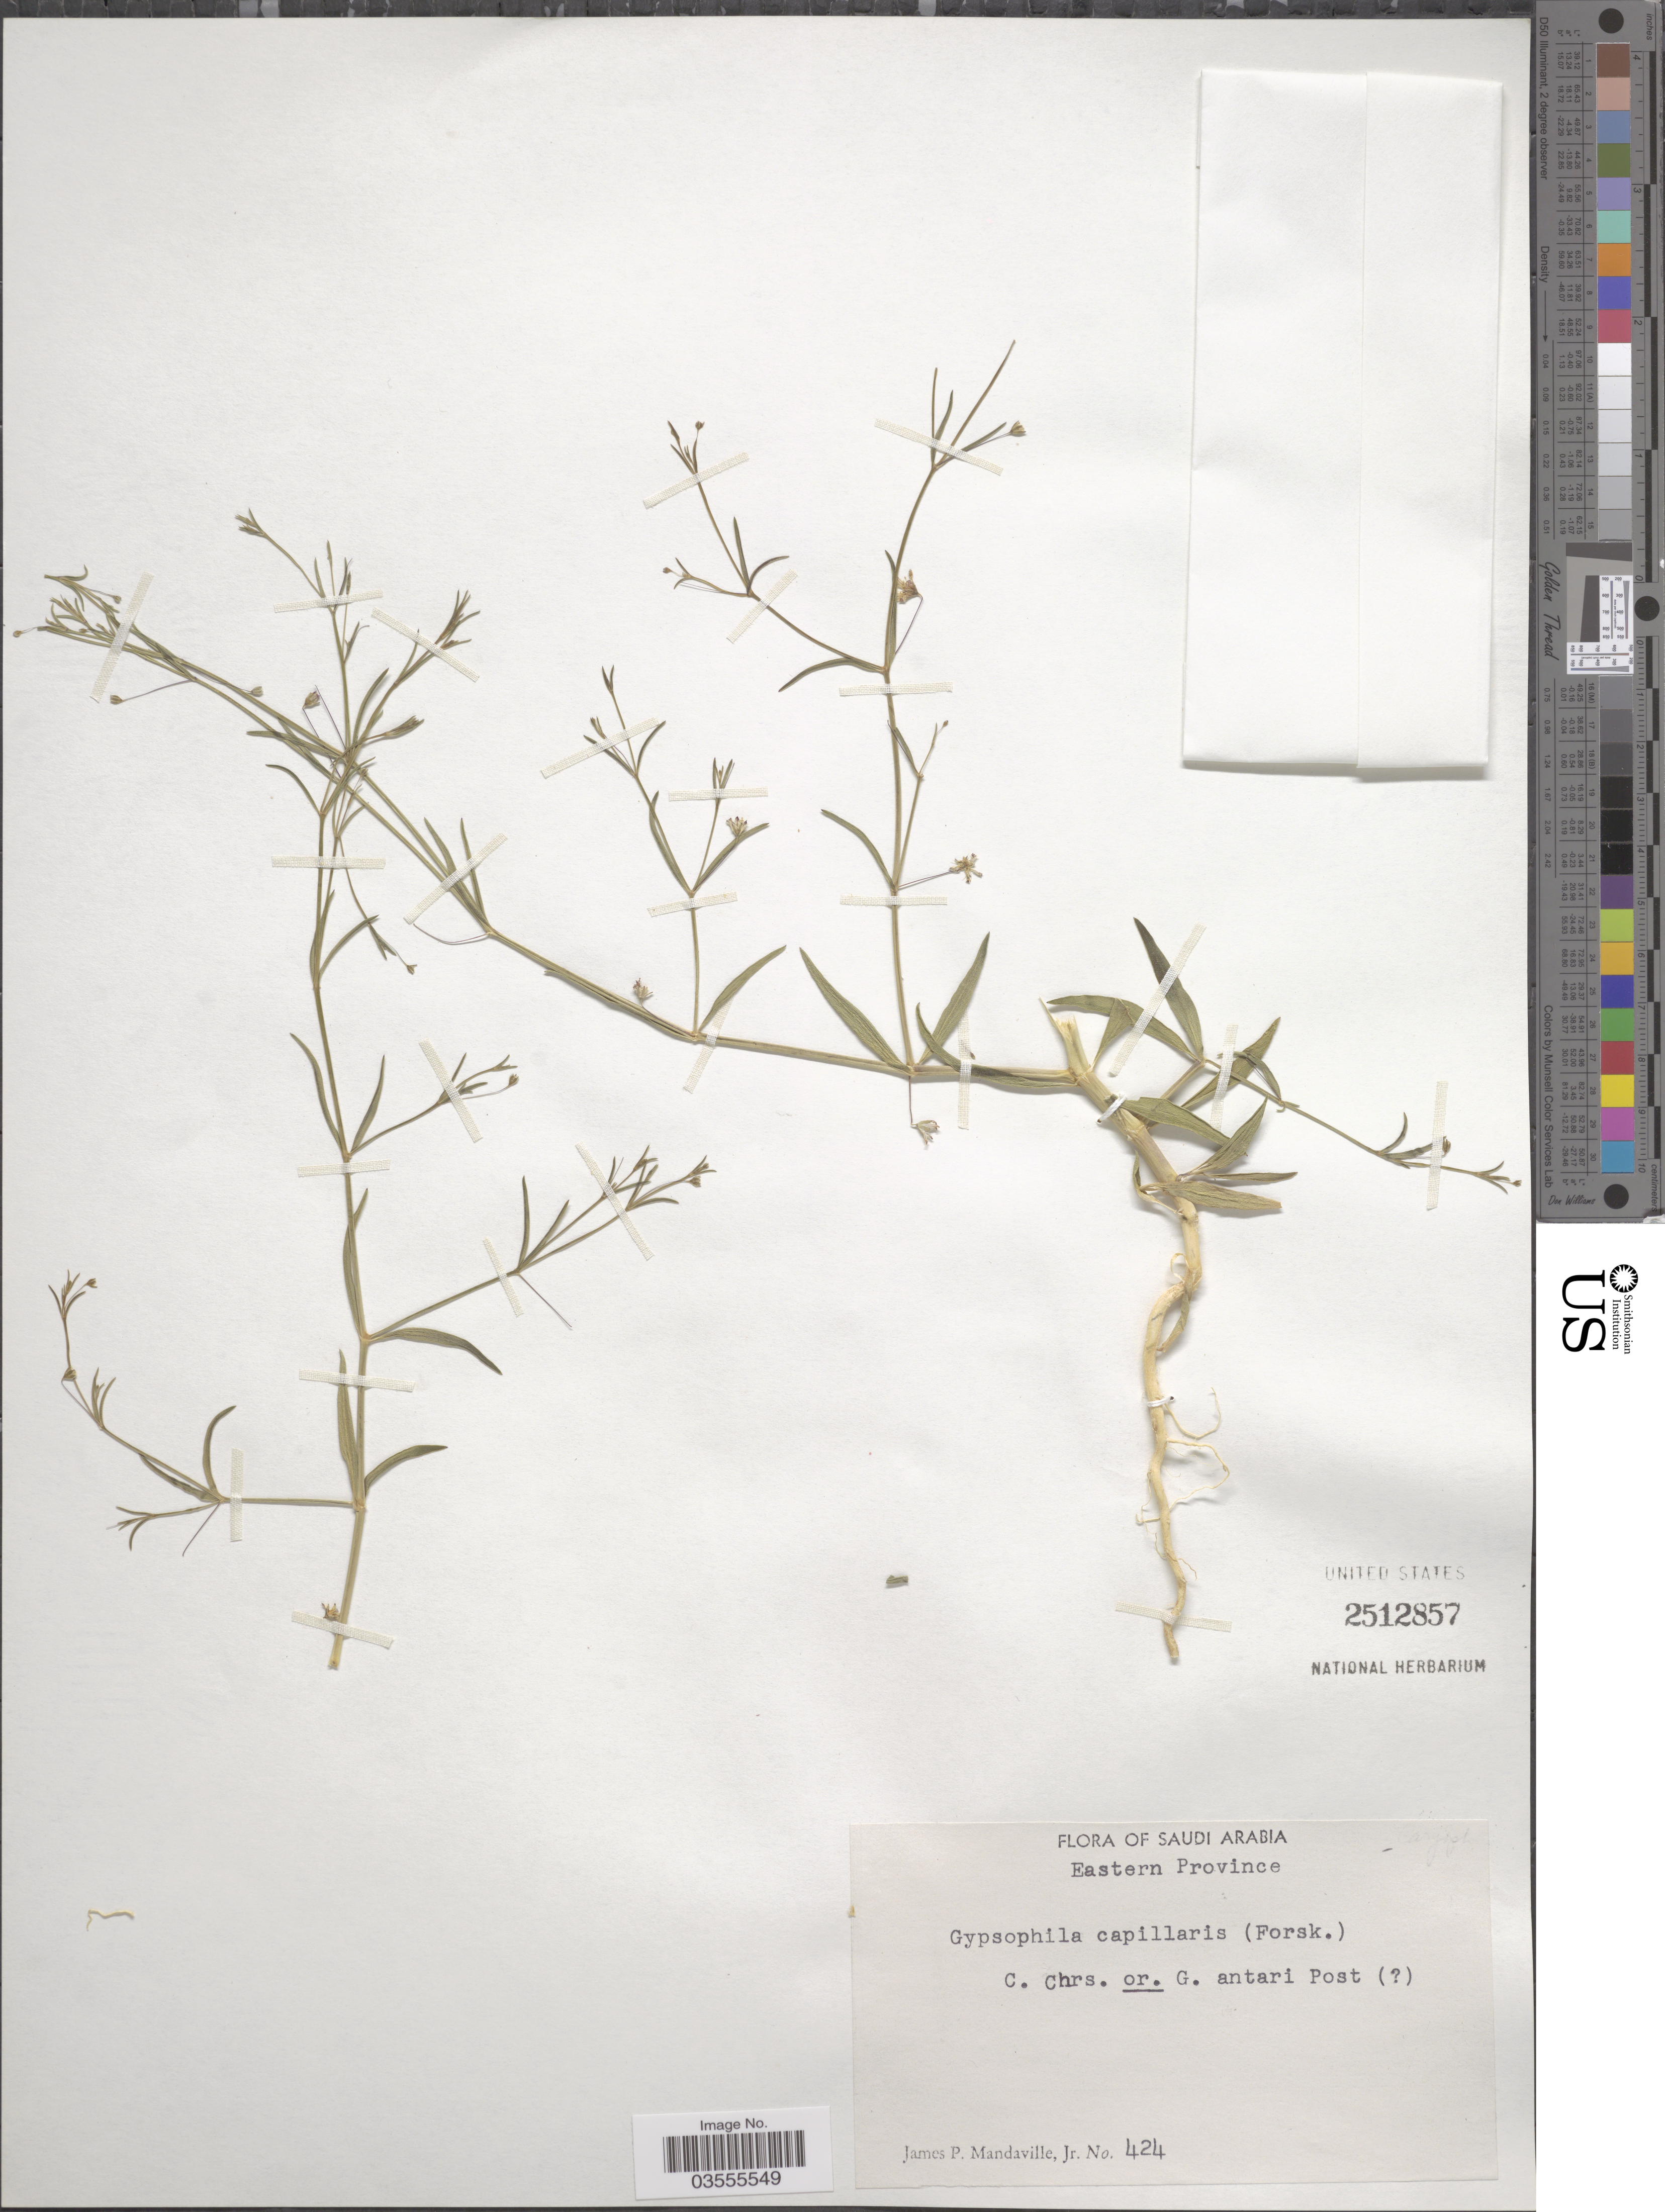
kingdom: Plantae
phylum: Tracheophyta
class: Magnoliopsida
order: Caryophyllales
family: Caryophyllaceae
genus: Gypsophila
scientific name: Gypsophila capillaris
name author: (Forssk.) C. Chr.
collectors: J. Mandaville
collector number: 424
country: Saudi Arabia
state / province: Ash Sharqiyah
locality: Eastern Province.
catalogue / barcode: US 2512857